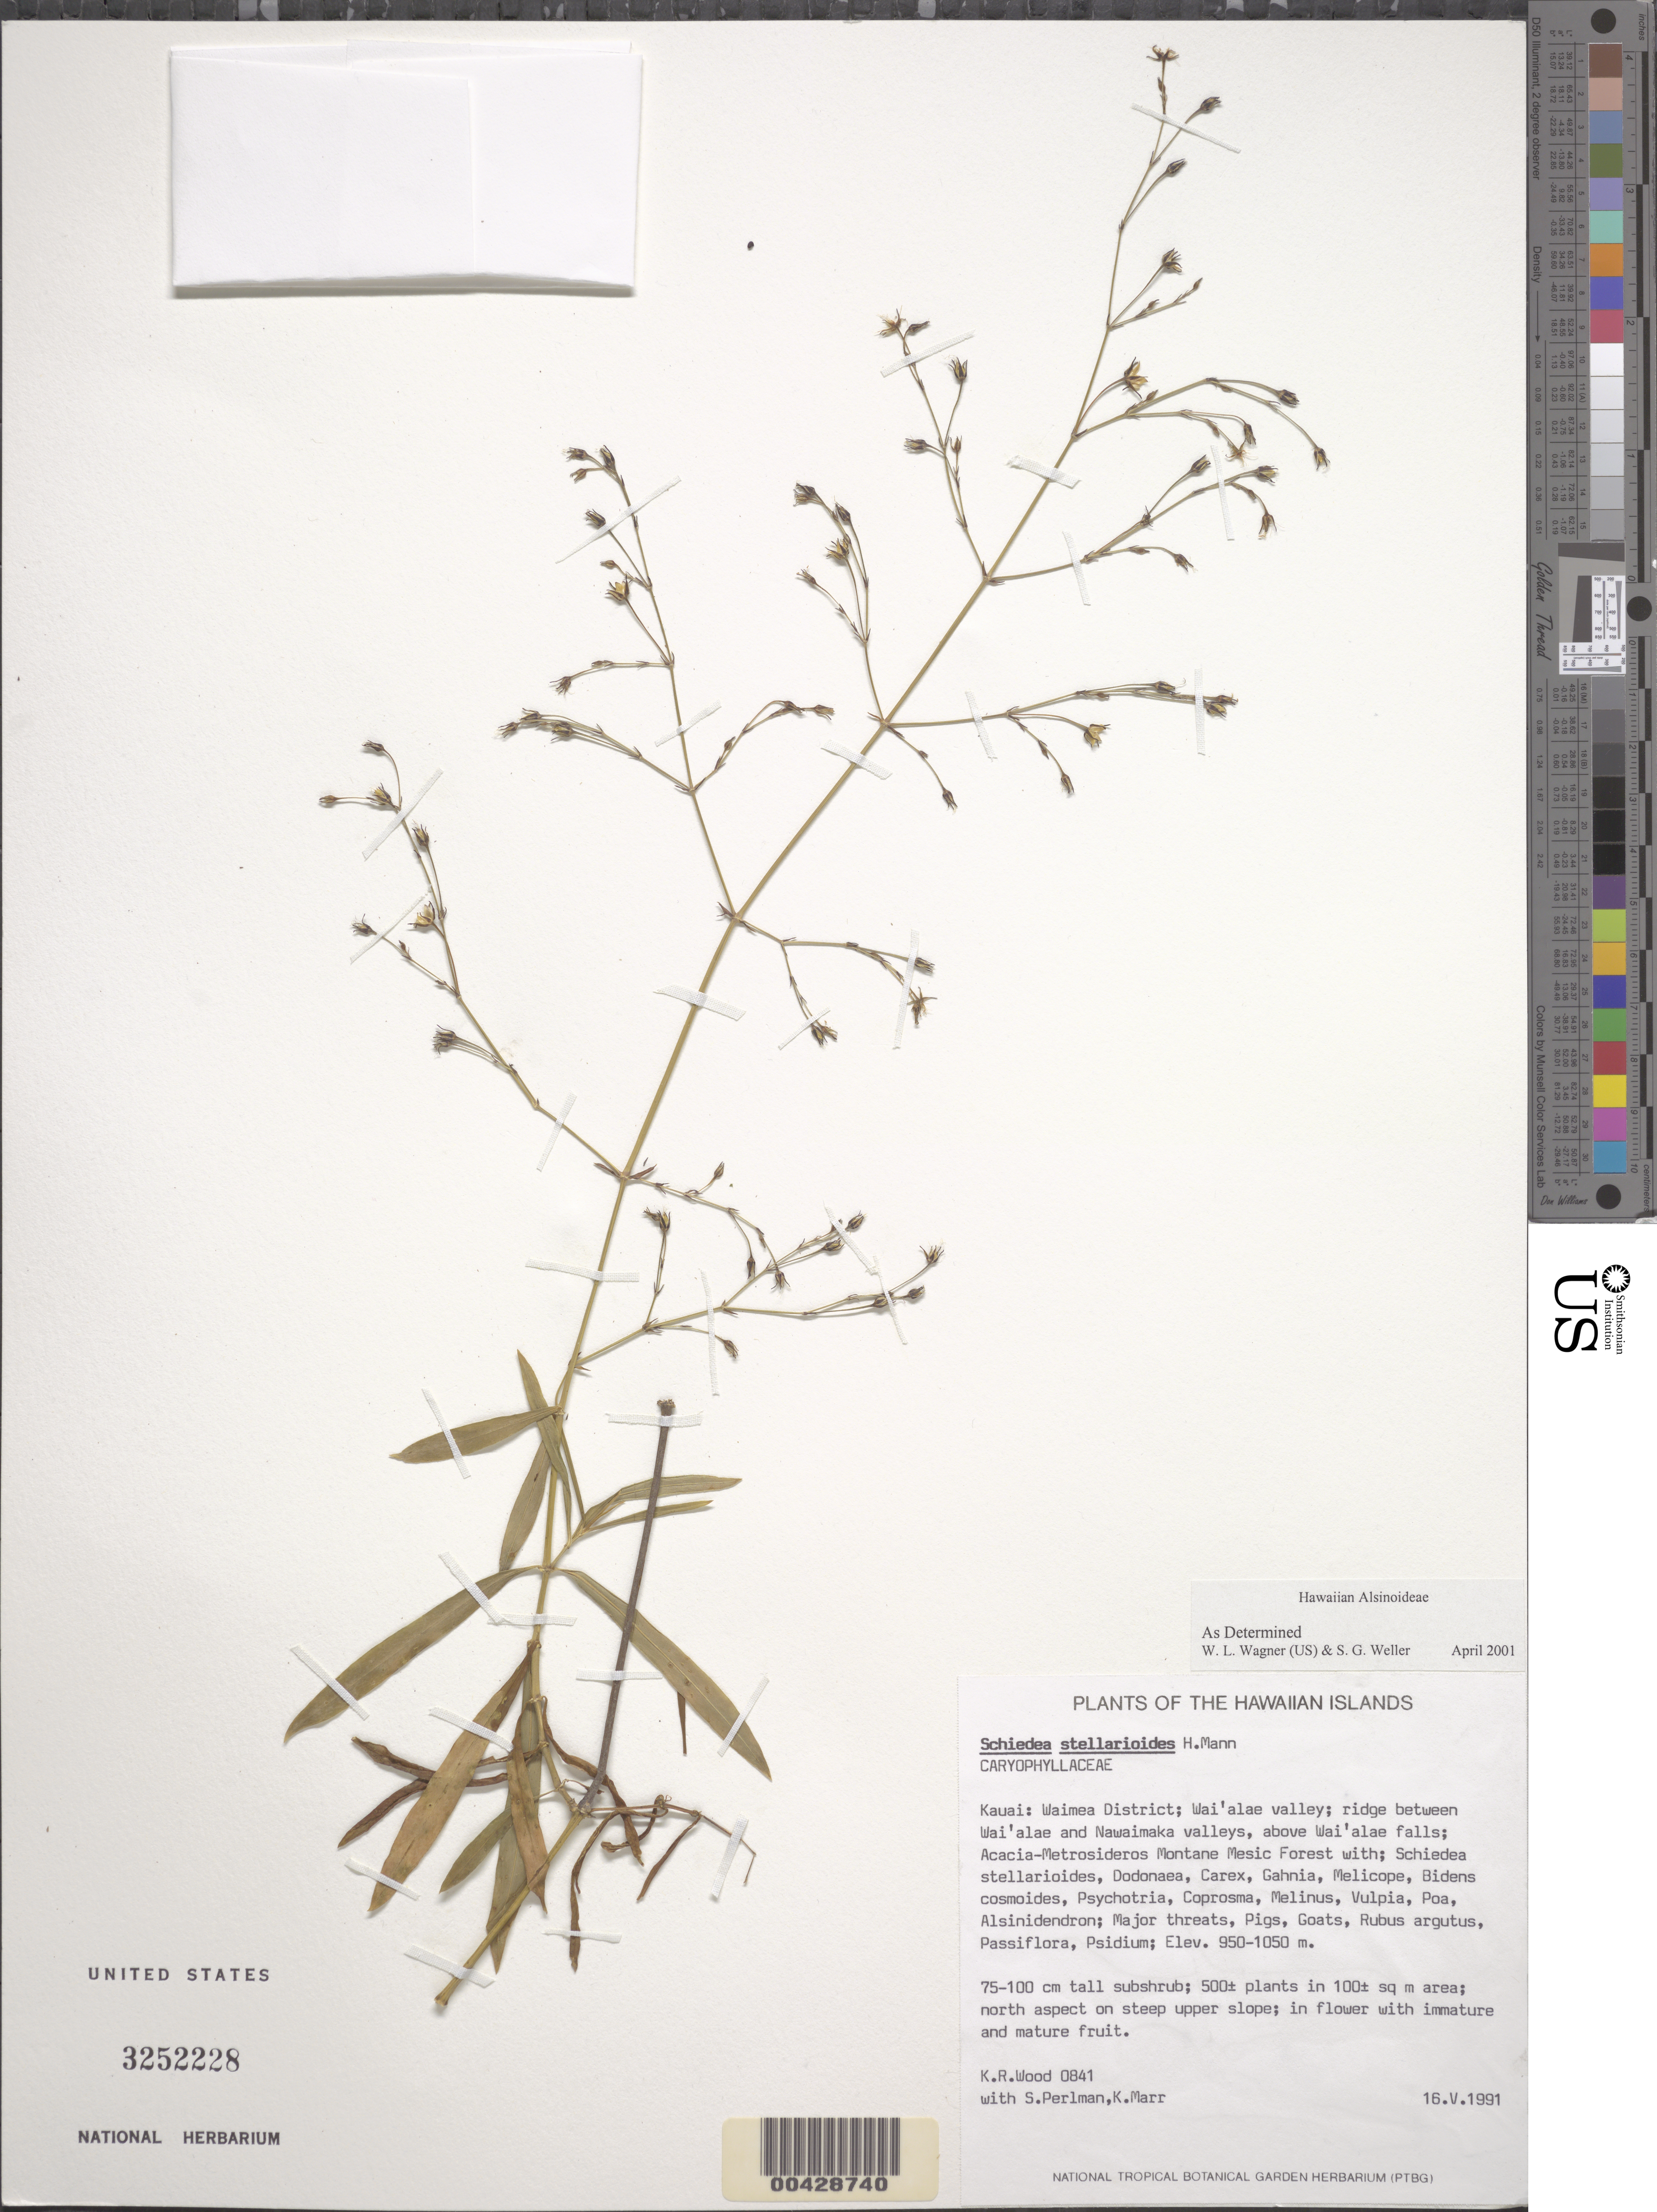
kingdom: Plantae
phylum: Tracheophyta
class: Magnoliopsida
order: Caryophyllales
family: Caryophyllaceae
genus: Schiedea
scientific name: Schiedea stellarioides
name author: H. Mann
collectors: K. R. Wood, S. P. Perlman & K. Marr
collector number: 0841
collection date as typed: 16 May 1991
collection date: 1991-05-16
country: United States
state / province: Hawaii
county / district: Kauai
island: Kaua'i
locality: Waimea district; Wai'alae valley; ridge between Wai'alae and Nawaimaka valleys, above Wai'alae falls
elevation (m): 950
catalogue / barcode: US 3252228